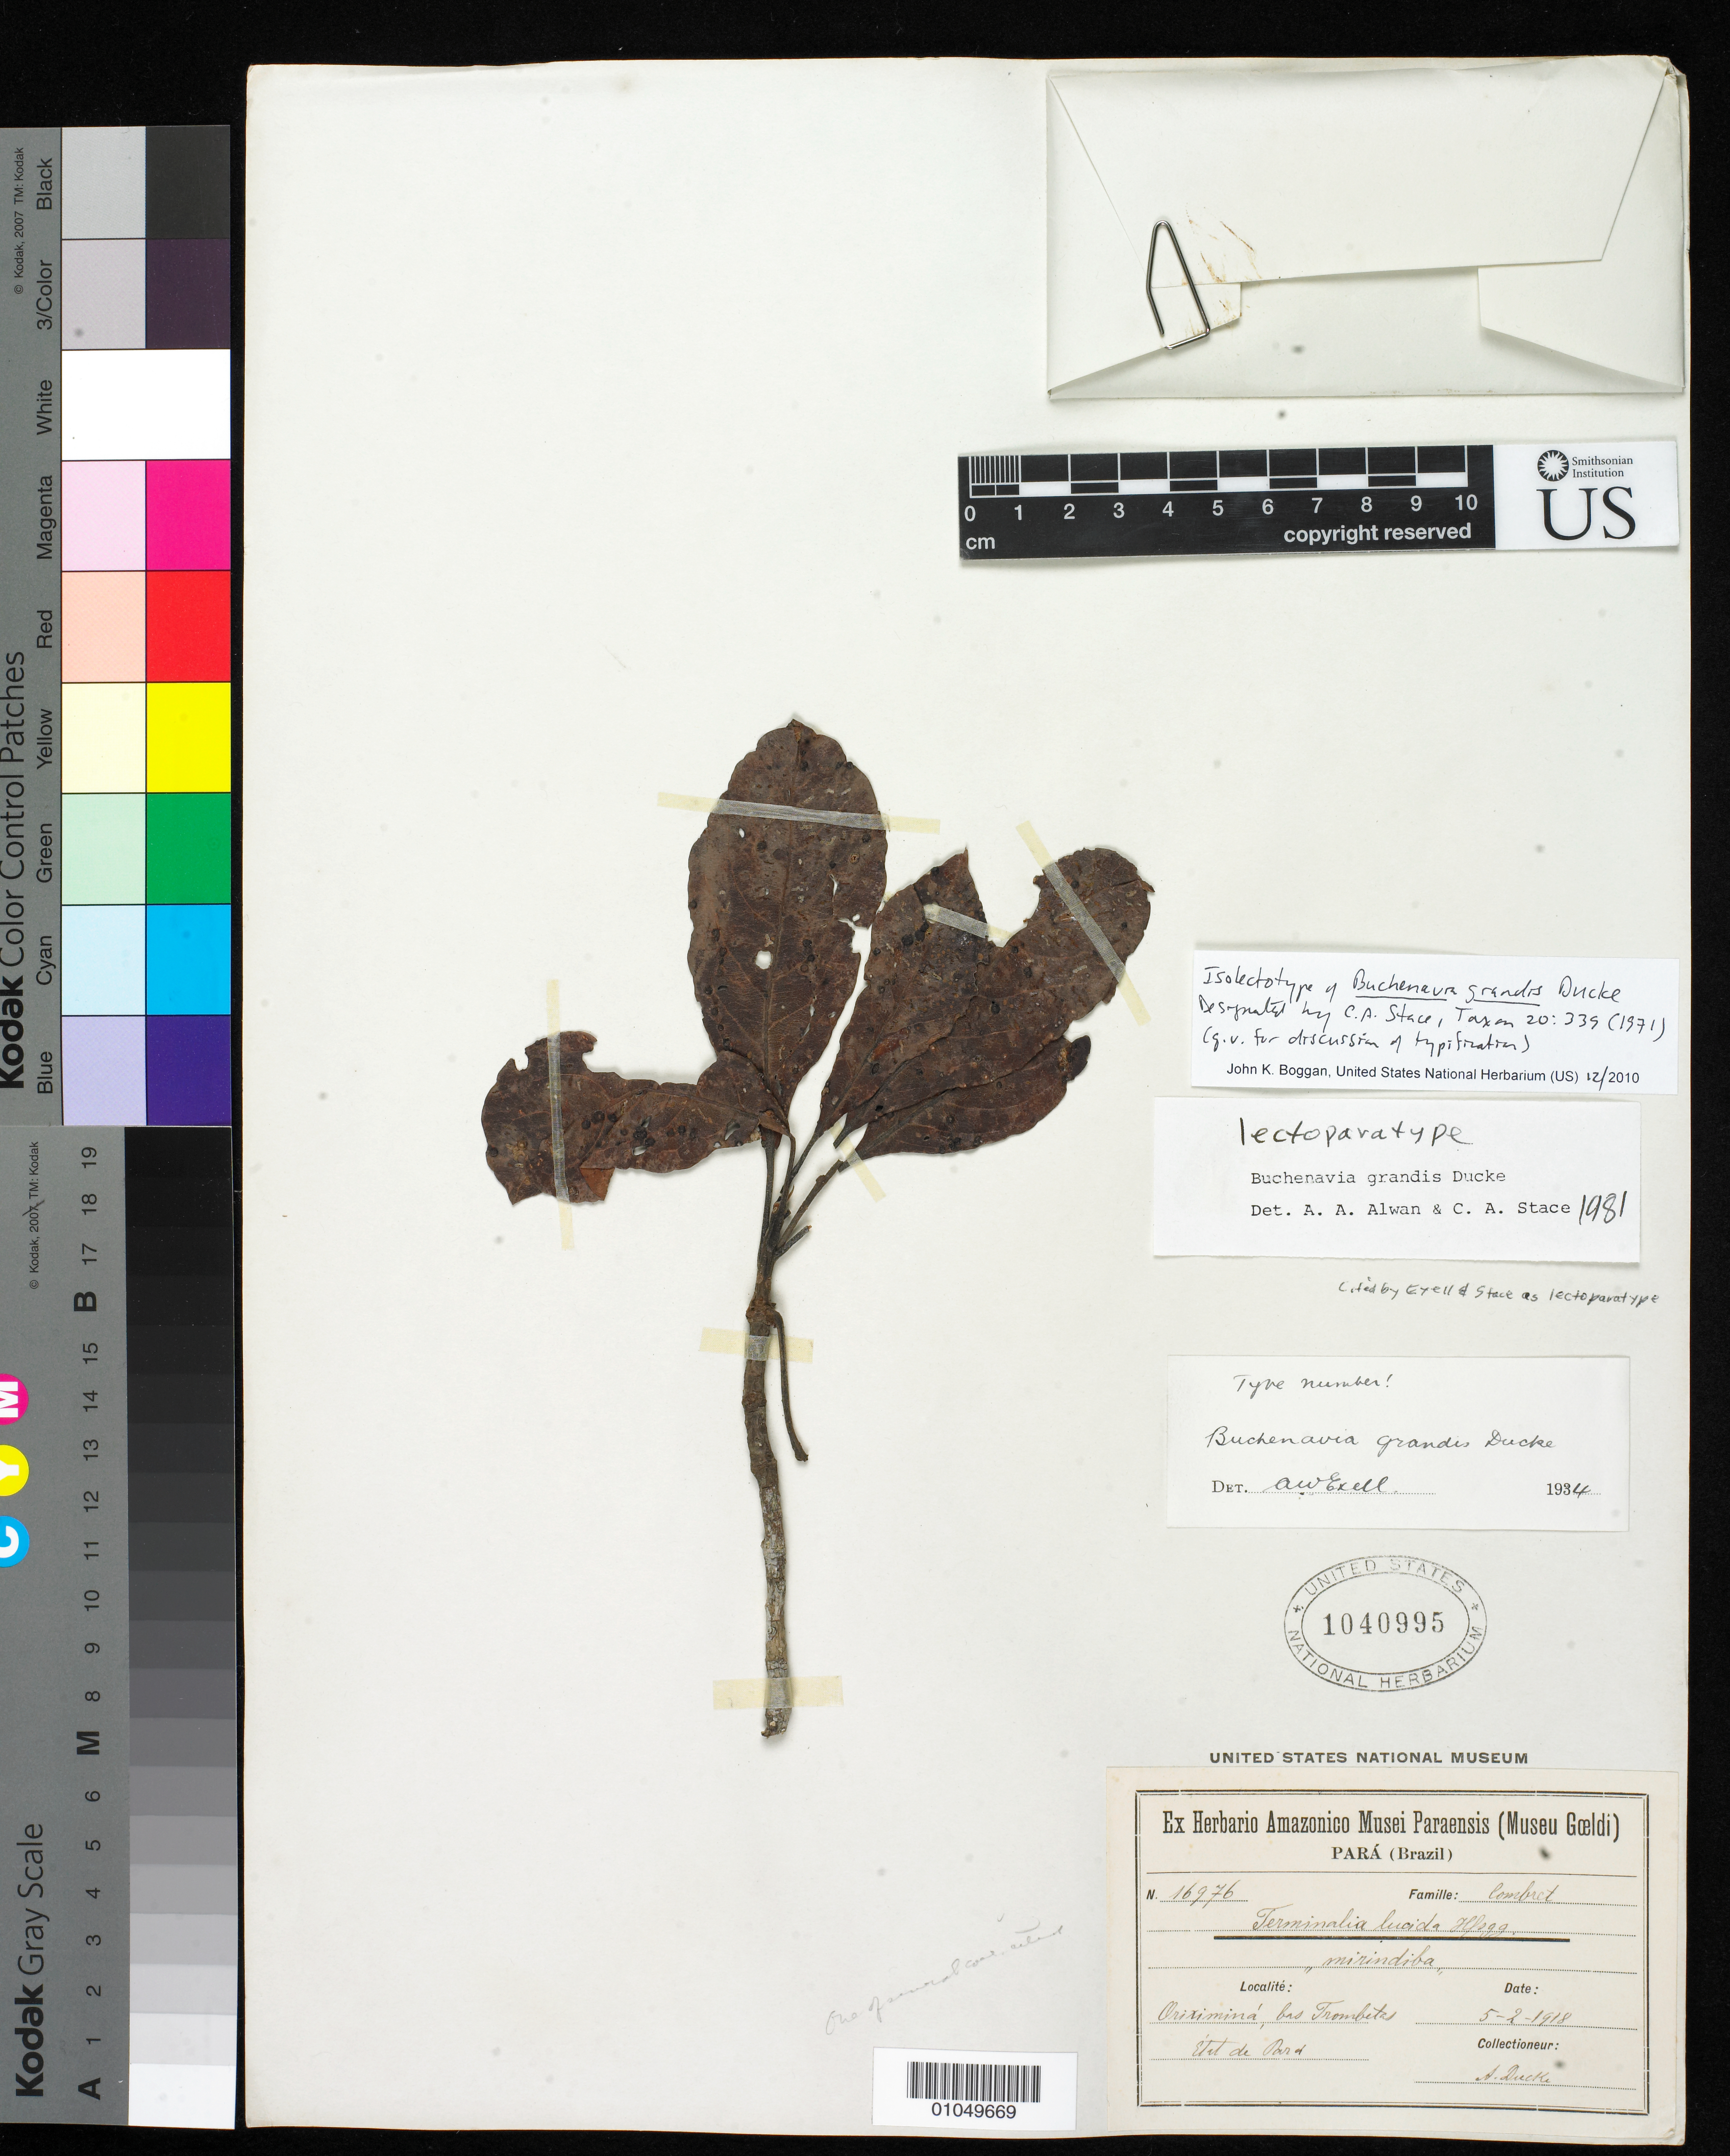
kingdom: Plantae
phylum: Tracheophyta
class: Magnoliopsida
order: Myrtales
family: Combretaceae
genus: Buchenavia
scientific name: Buchenavia grandis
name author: Ducke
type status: Isolectotype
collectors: A. Ducke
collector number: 16976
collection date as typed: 05 Feb 1918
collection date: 1918-02-05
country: Brazil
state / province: Pará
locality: Oriximiná, bas Trombetas, Etat de Pará.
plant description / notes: Supersedes previous lectotypification by Exell & Stace (1963). See Stace 1971 for discussion of typification.; Annotated as "lectoparatype" by Alwan & Stace (1981).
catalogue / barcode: US 1040995